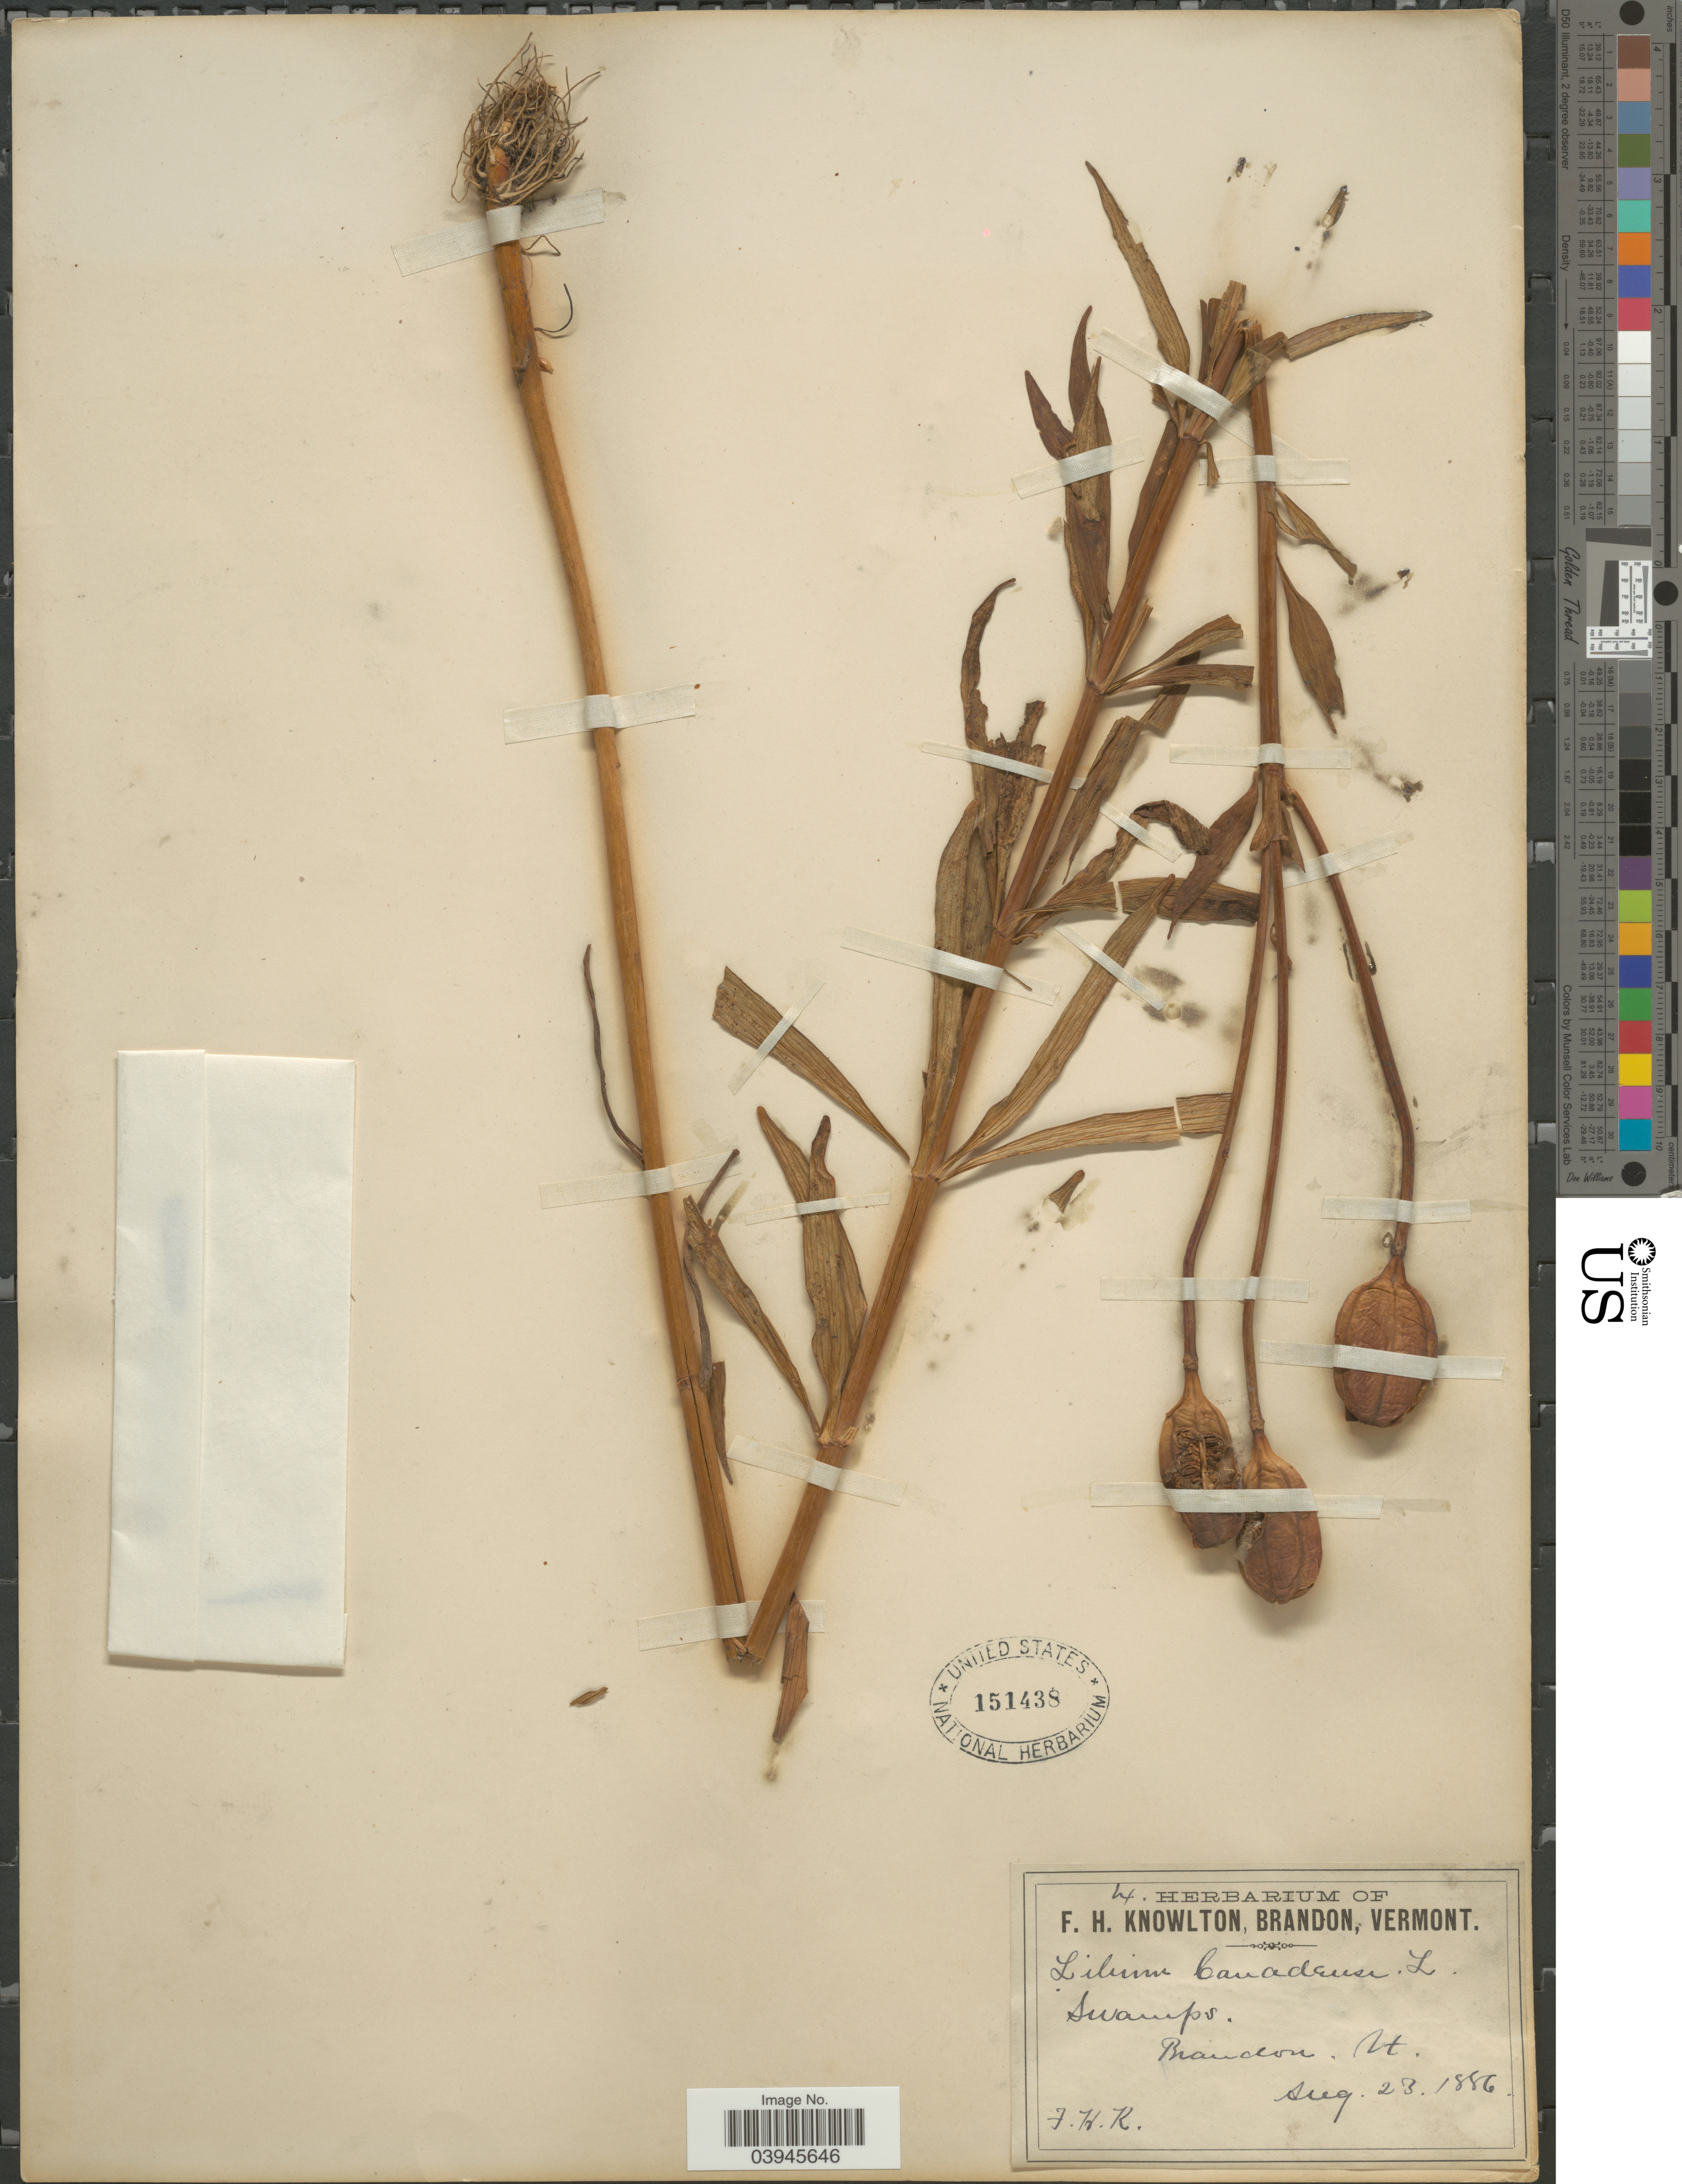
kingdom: Plantae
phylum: Tracheophyta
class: Liliopsida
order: Liliales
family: Liliaceae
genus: Lilium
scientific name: Lilium canadense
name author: L.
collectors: F. H. Knowlton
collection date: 1886-08-23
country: United States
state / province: Vermont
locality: Brandon.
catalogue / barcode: US 151438